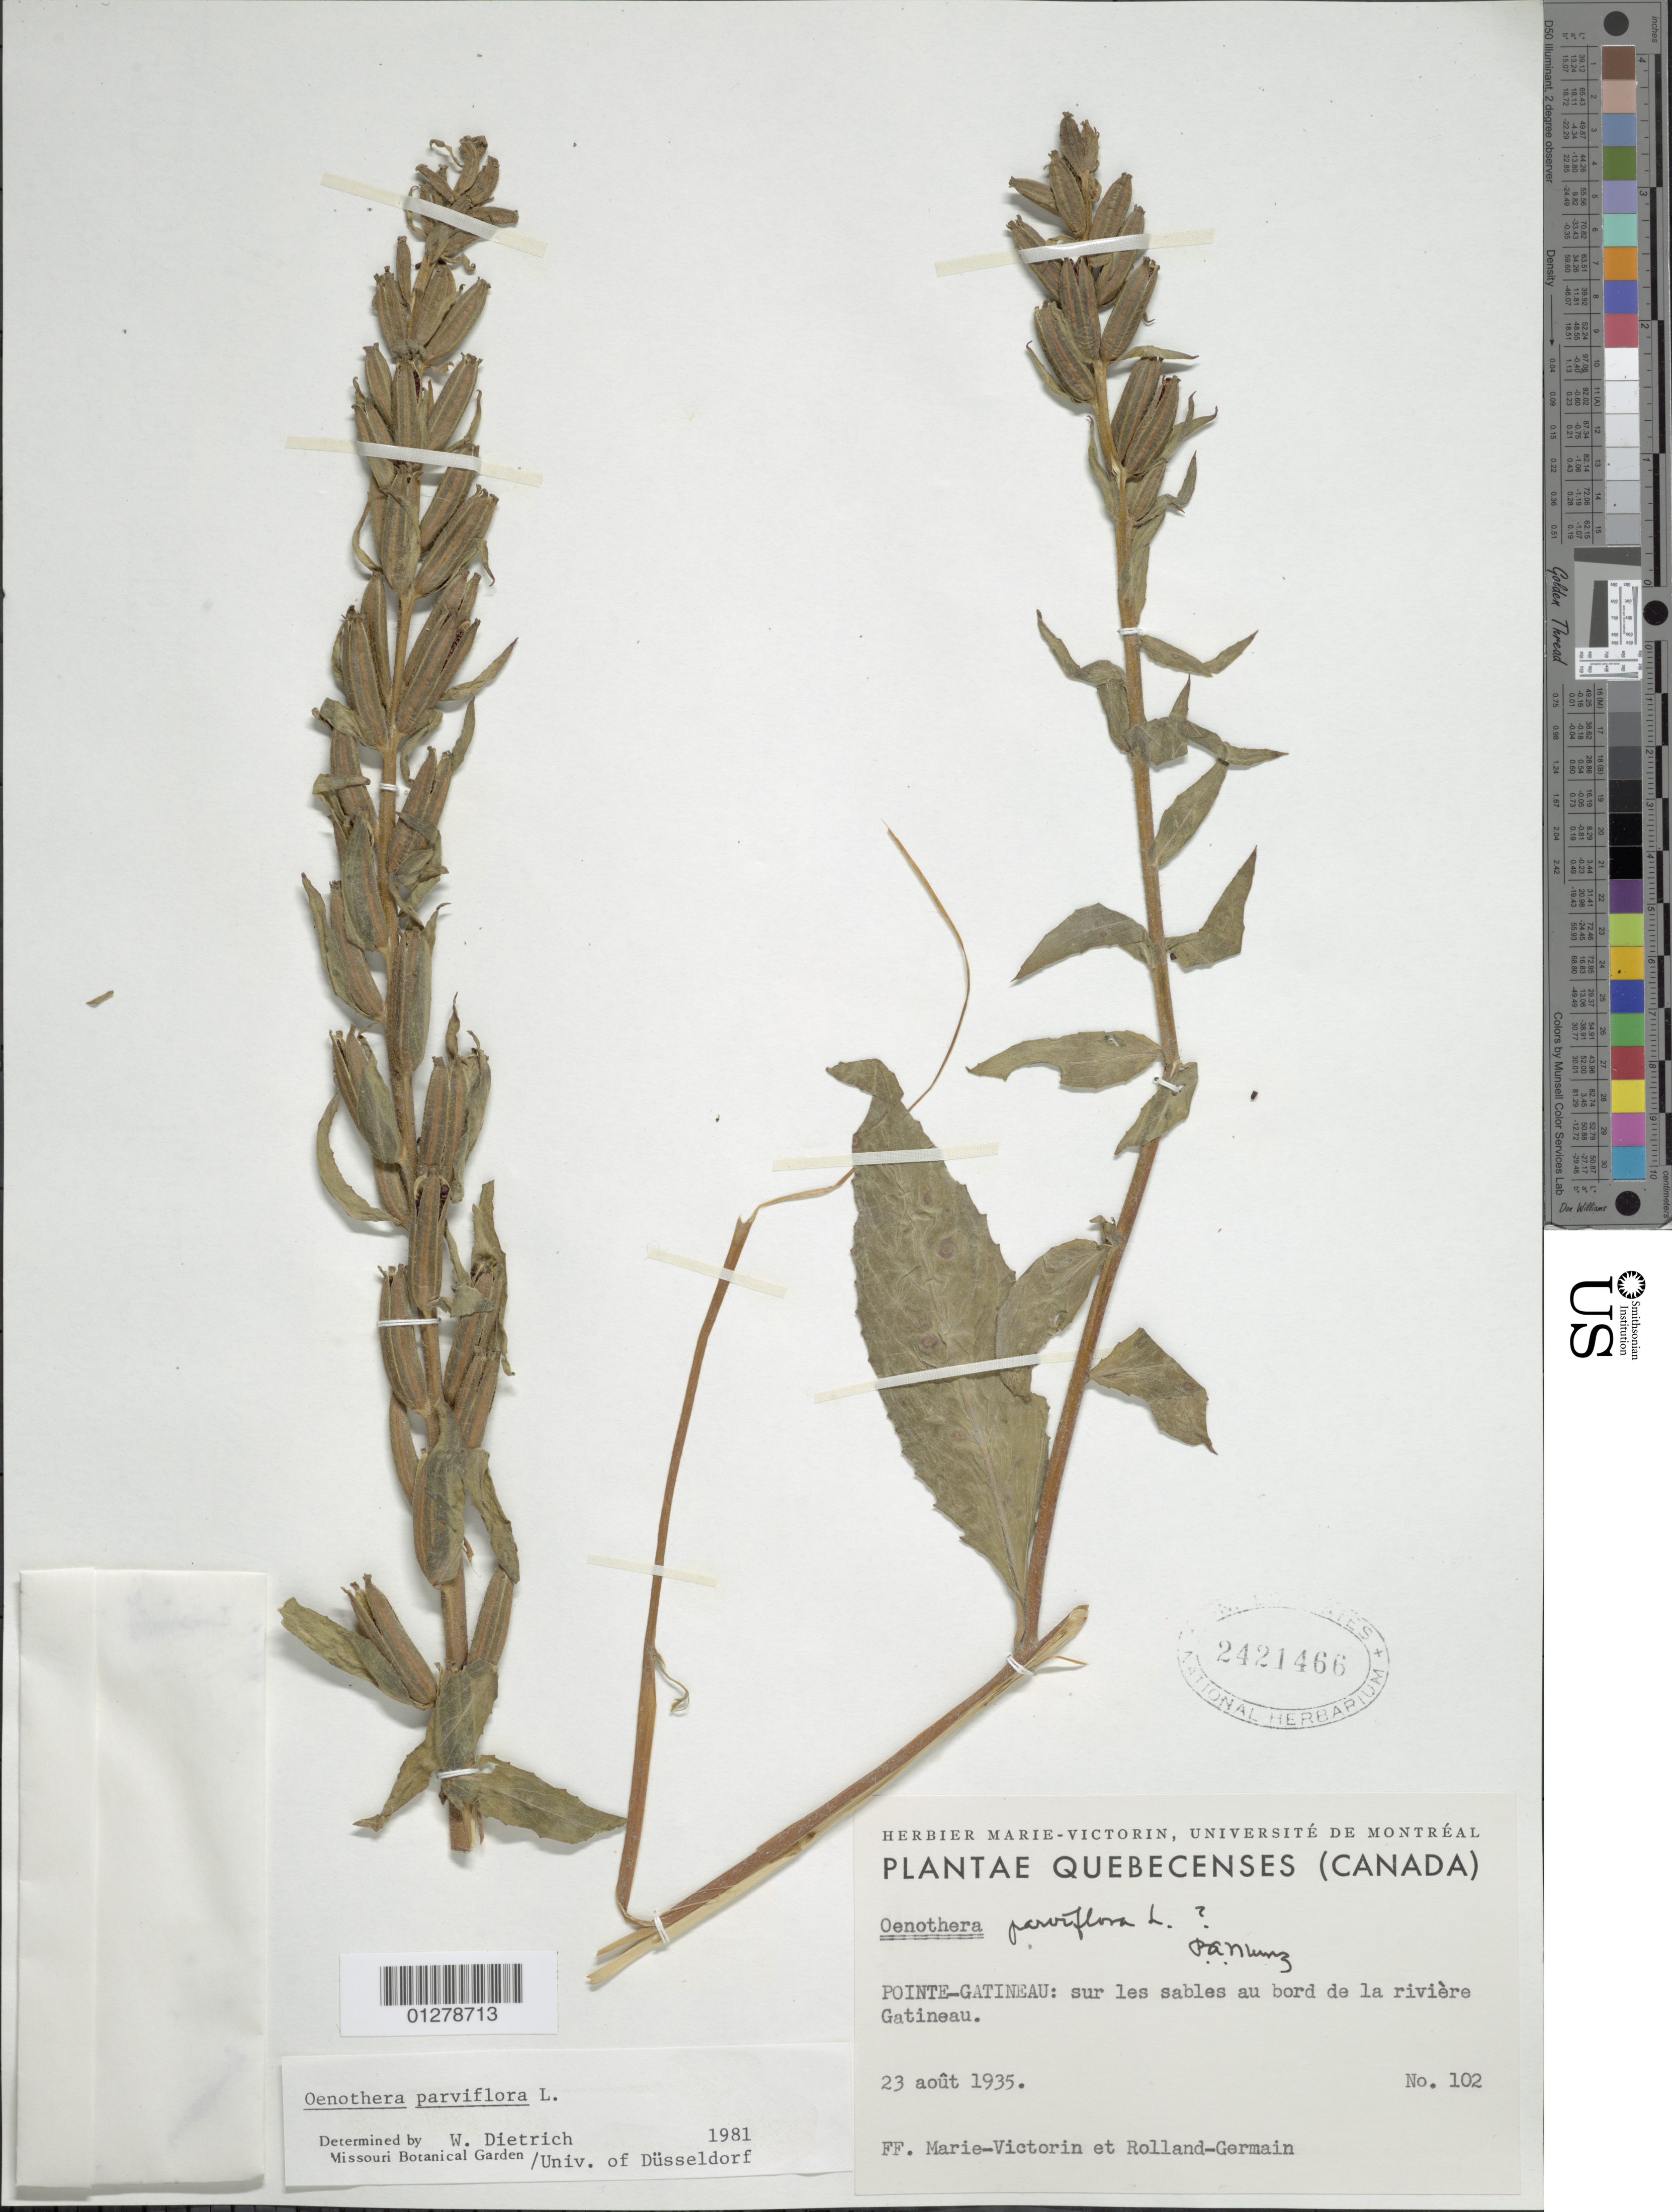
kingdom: Plantae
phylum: Tracheophyta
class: Magnoliopsida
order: Myrtales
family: Onagraceae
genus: Oenothera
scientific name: Oenothera parviflora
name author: L.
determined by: Dietrich, W.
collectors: Fr. Marie-Victorin & Rolland-Germain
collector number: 102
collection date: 1935-08-23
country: Canada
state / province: Quebec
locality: Pointe-Gatineau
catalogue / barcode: US 2421466